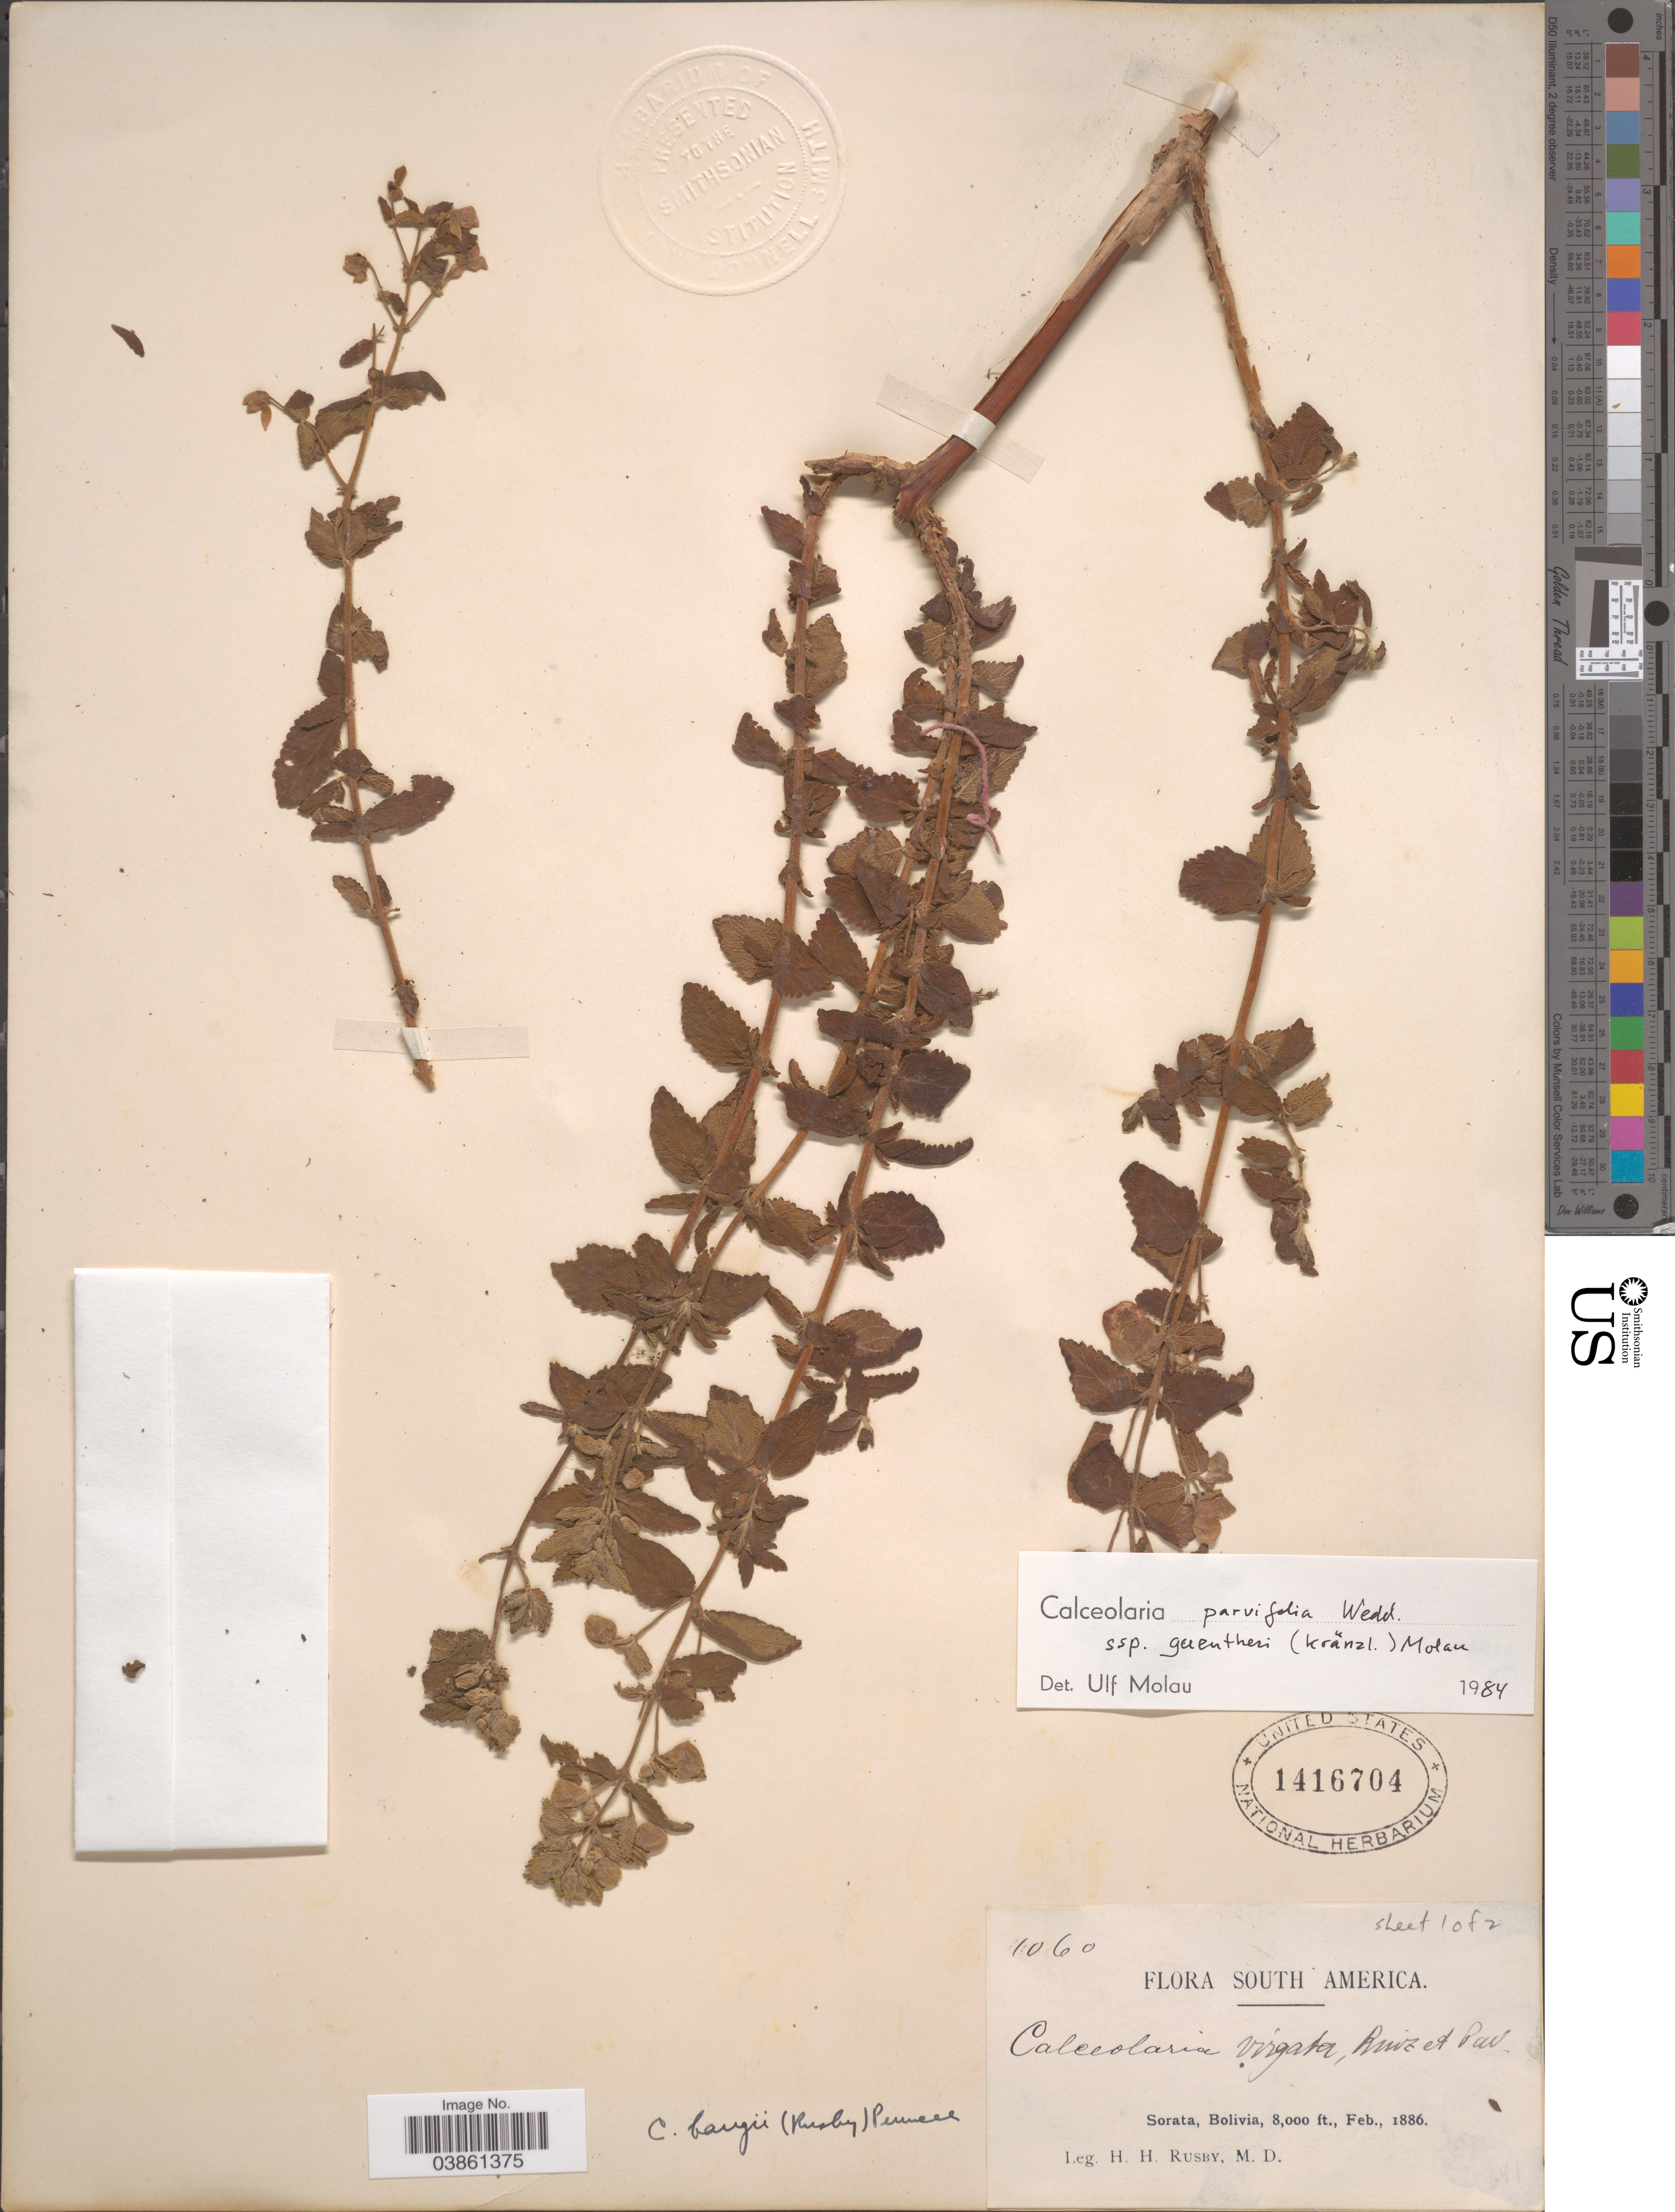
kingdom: Plantae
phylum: Tracheophyta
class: Magnoliopsida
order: Lamiales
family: Calceolariaceae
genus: Calceolaria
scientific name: Calceolaria parvifolia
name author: Wedd.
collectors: H. H. Rusby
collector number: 1060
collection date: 1886-02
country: Bolivia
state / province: La Páz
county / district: Larecaja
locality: Sorata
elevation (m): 2438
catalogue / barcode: US 1416704